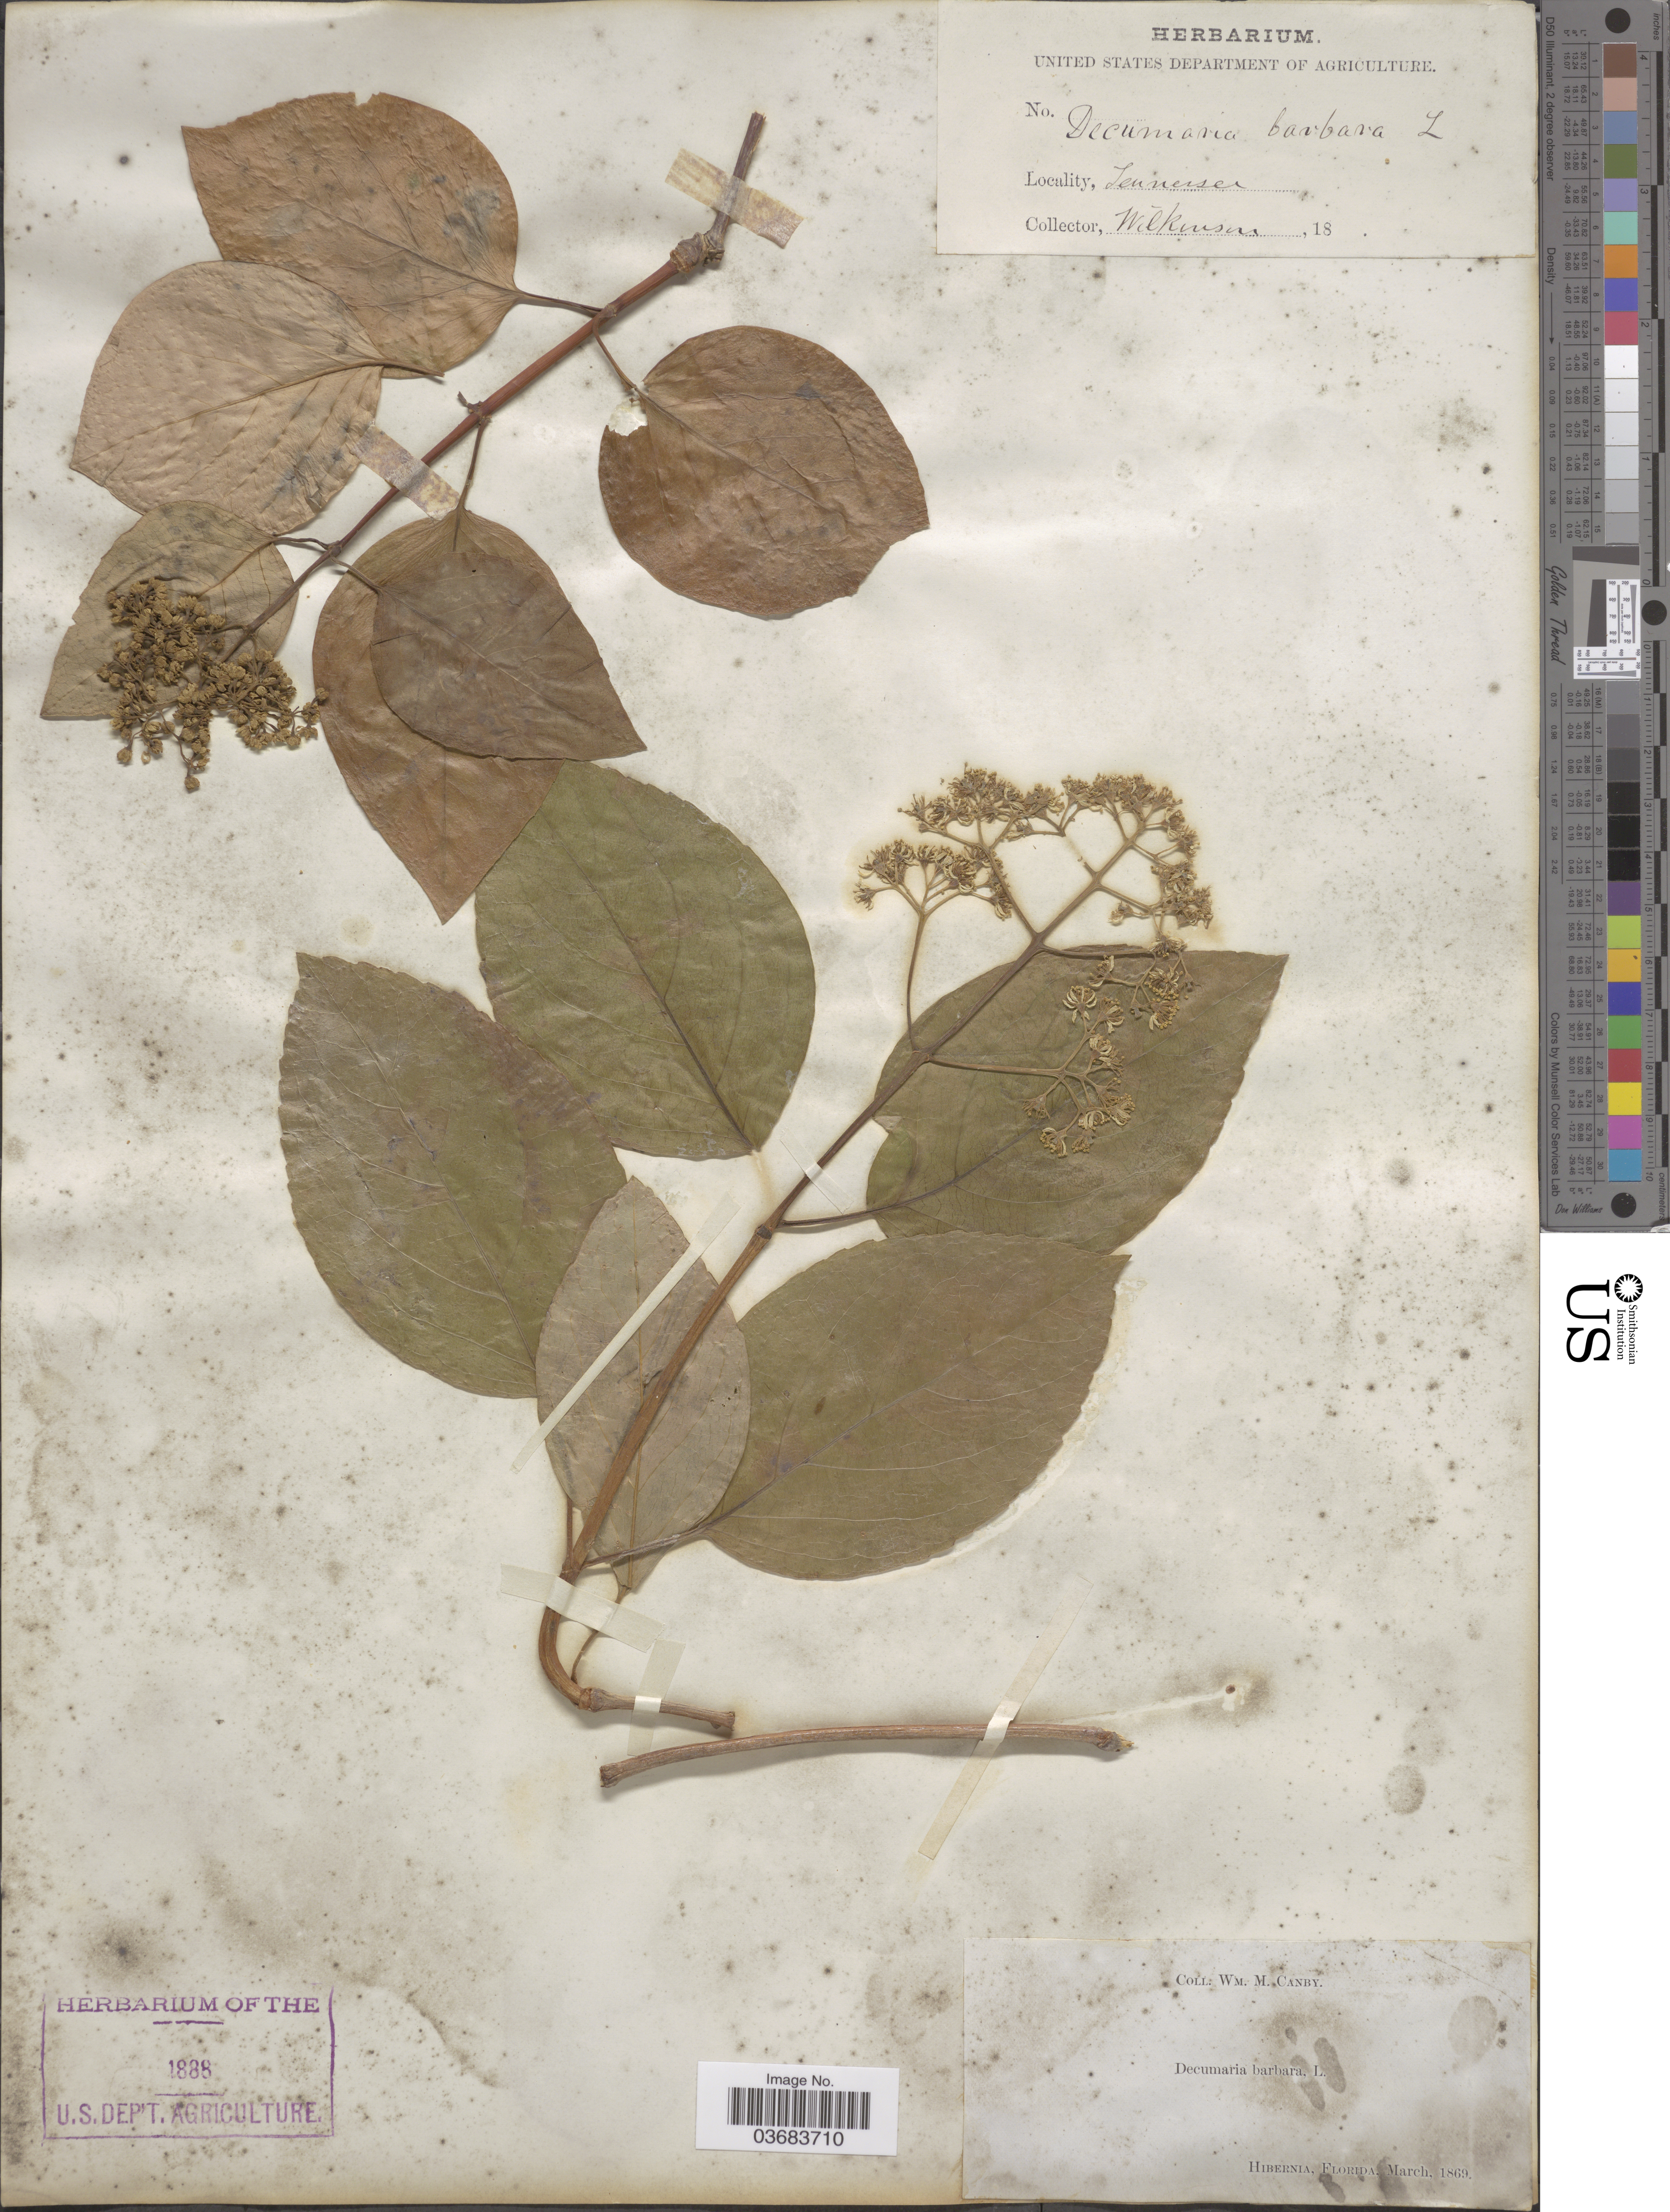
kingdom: Plantae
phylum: Tracheophyta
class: Magnoliopsida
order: Cornales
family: Hydrangeaceae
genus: Hydrangea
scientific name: Hydrangea barbara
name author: (L.) Bernd Schulz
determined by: Strong, Mark T., (BOT), Smithsonian Institution - National Museum of Natural History (UNITED STATES)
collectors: Wilkinson, --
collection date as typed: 18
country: United States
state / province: Tennessee